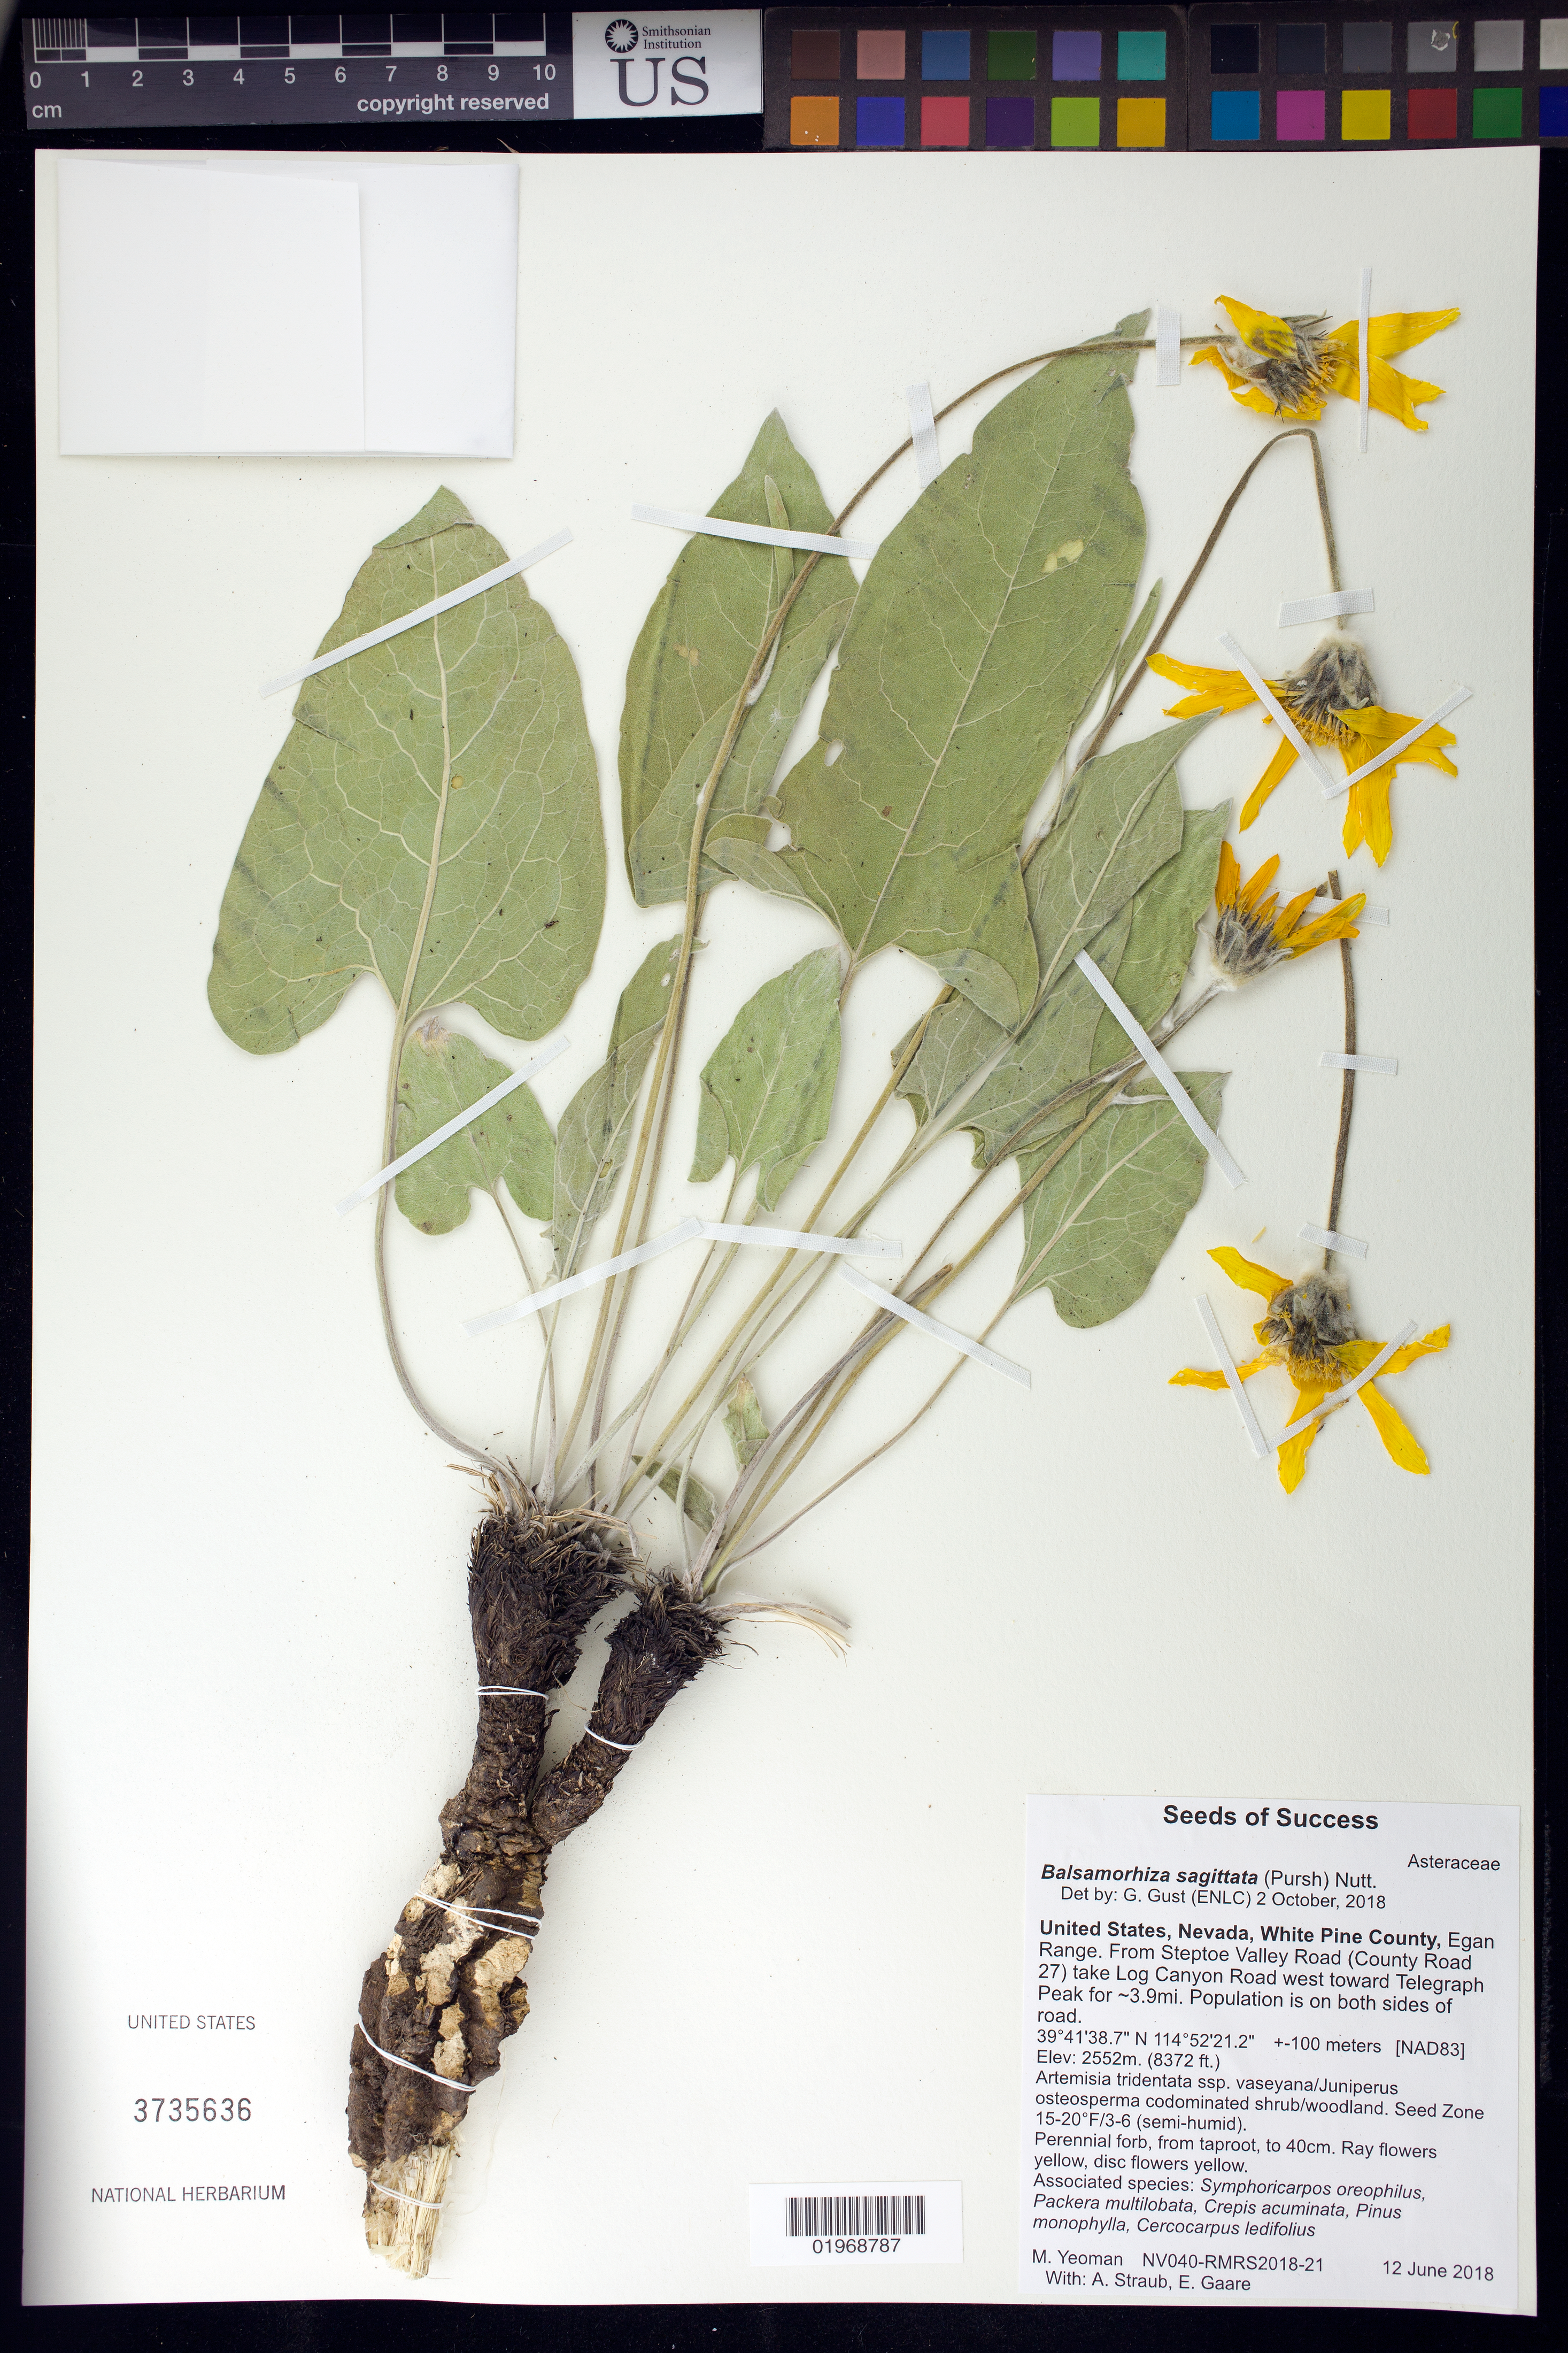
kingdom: Plantae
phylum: Tracheophyta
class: Magnoliopsida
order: Asterales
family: Asteraceae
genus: Balsamorhiza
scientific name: Balsamorhiza sagittata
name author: (Pursh) Nutt.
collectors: M. Yeoman, A. Straub & E. Gaare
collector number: NV040-RMRS2018-21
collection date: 2018-06-12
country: United States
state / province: Nevada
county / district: White Pine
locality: Egan Range. From Steptoe Valley Rd (County Rd 27) take Log Canyon Rd W toward Telegraph Peak for 3.9 mi.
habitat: Shrub/woodland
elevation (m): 2552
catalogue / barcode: US 3735636